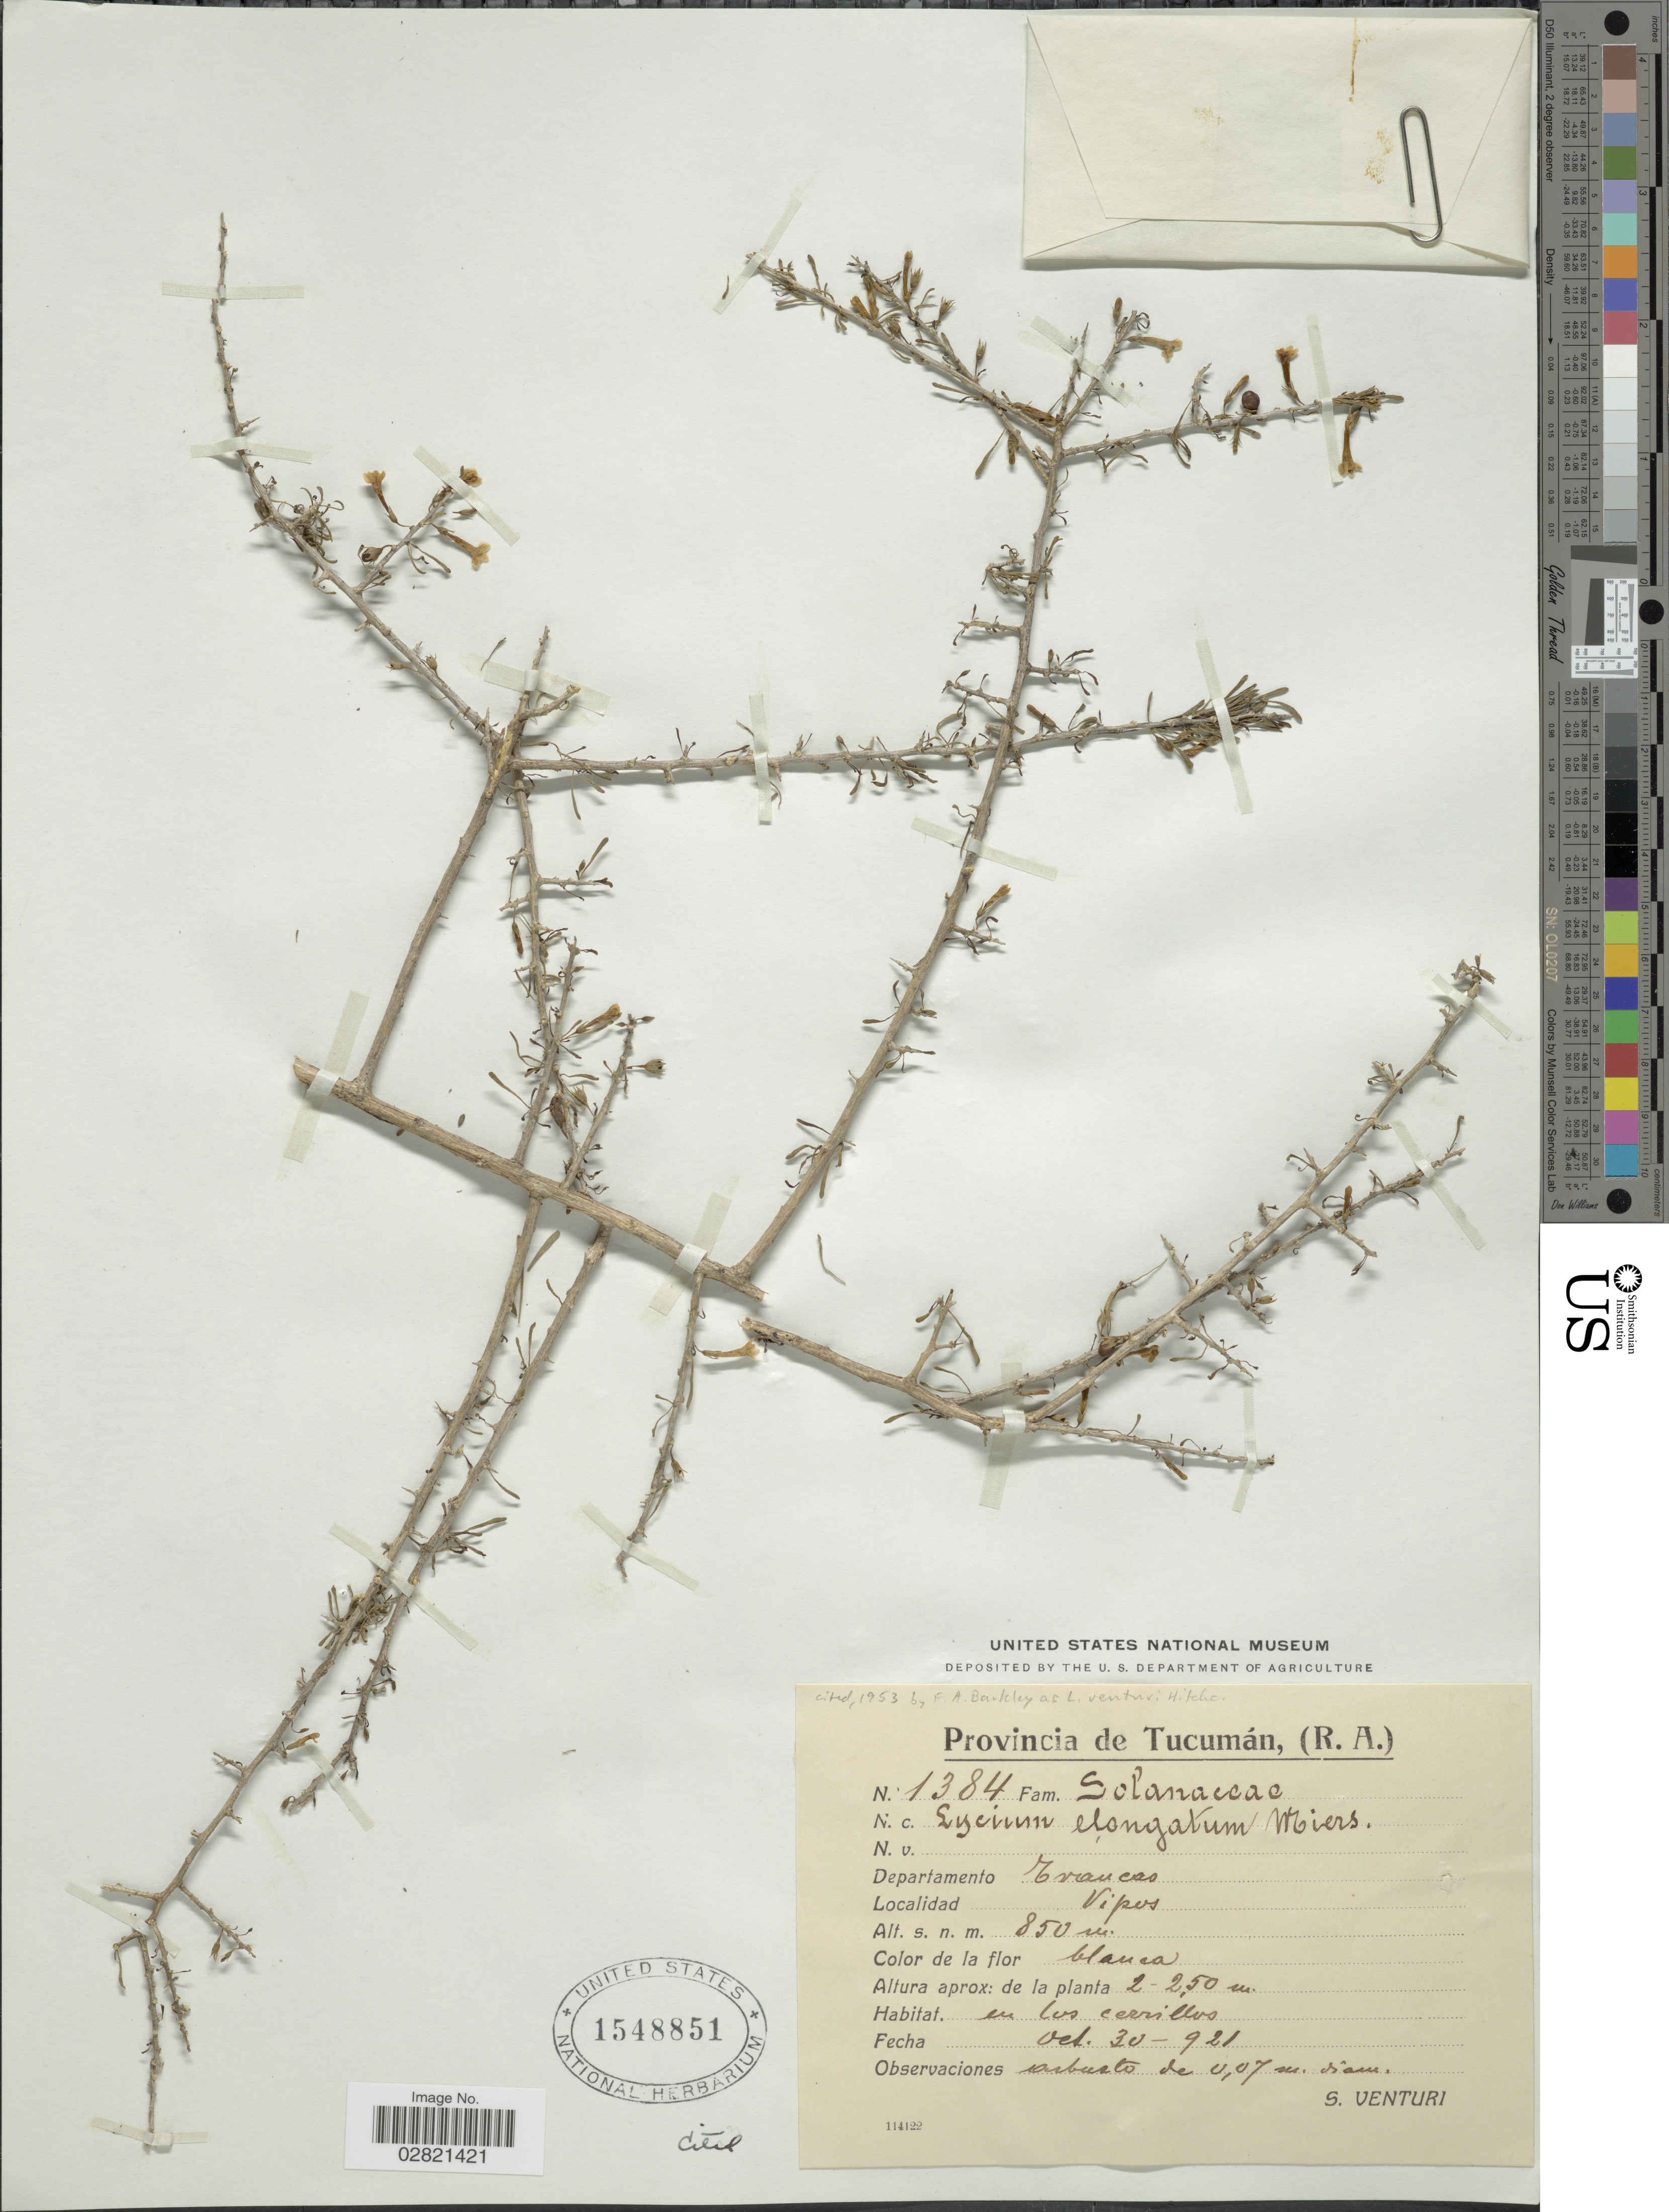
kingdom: Plantae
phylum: Tracheophyta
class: Magnoliopsida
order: Solanales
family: Solanaceae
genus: Lycium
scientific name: Lycium elongatum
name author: Miers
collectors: S. Venturi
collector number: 1384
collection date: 1921-10-30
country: Argentina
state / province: Tucuman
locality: Provincia de Tucumán, (R.A.). Departamento Trancas. Vipos.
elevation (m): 850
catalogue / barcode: US 1548851